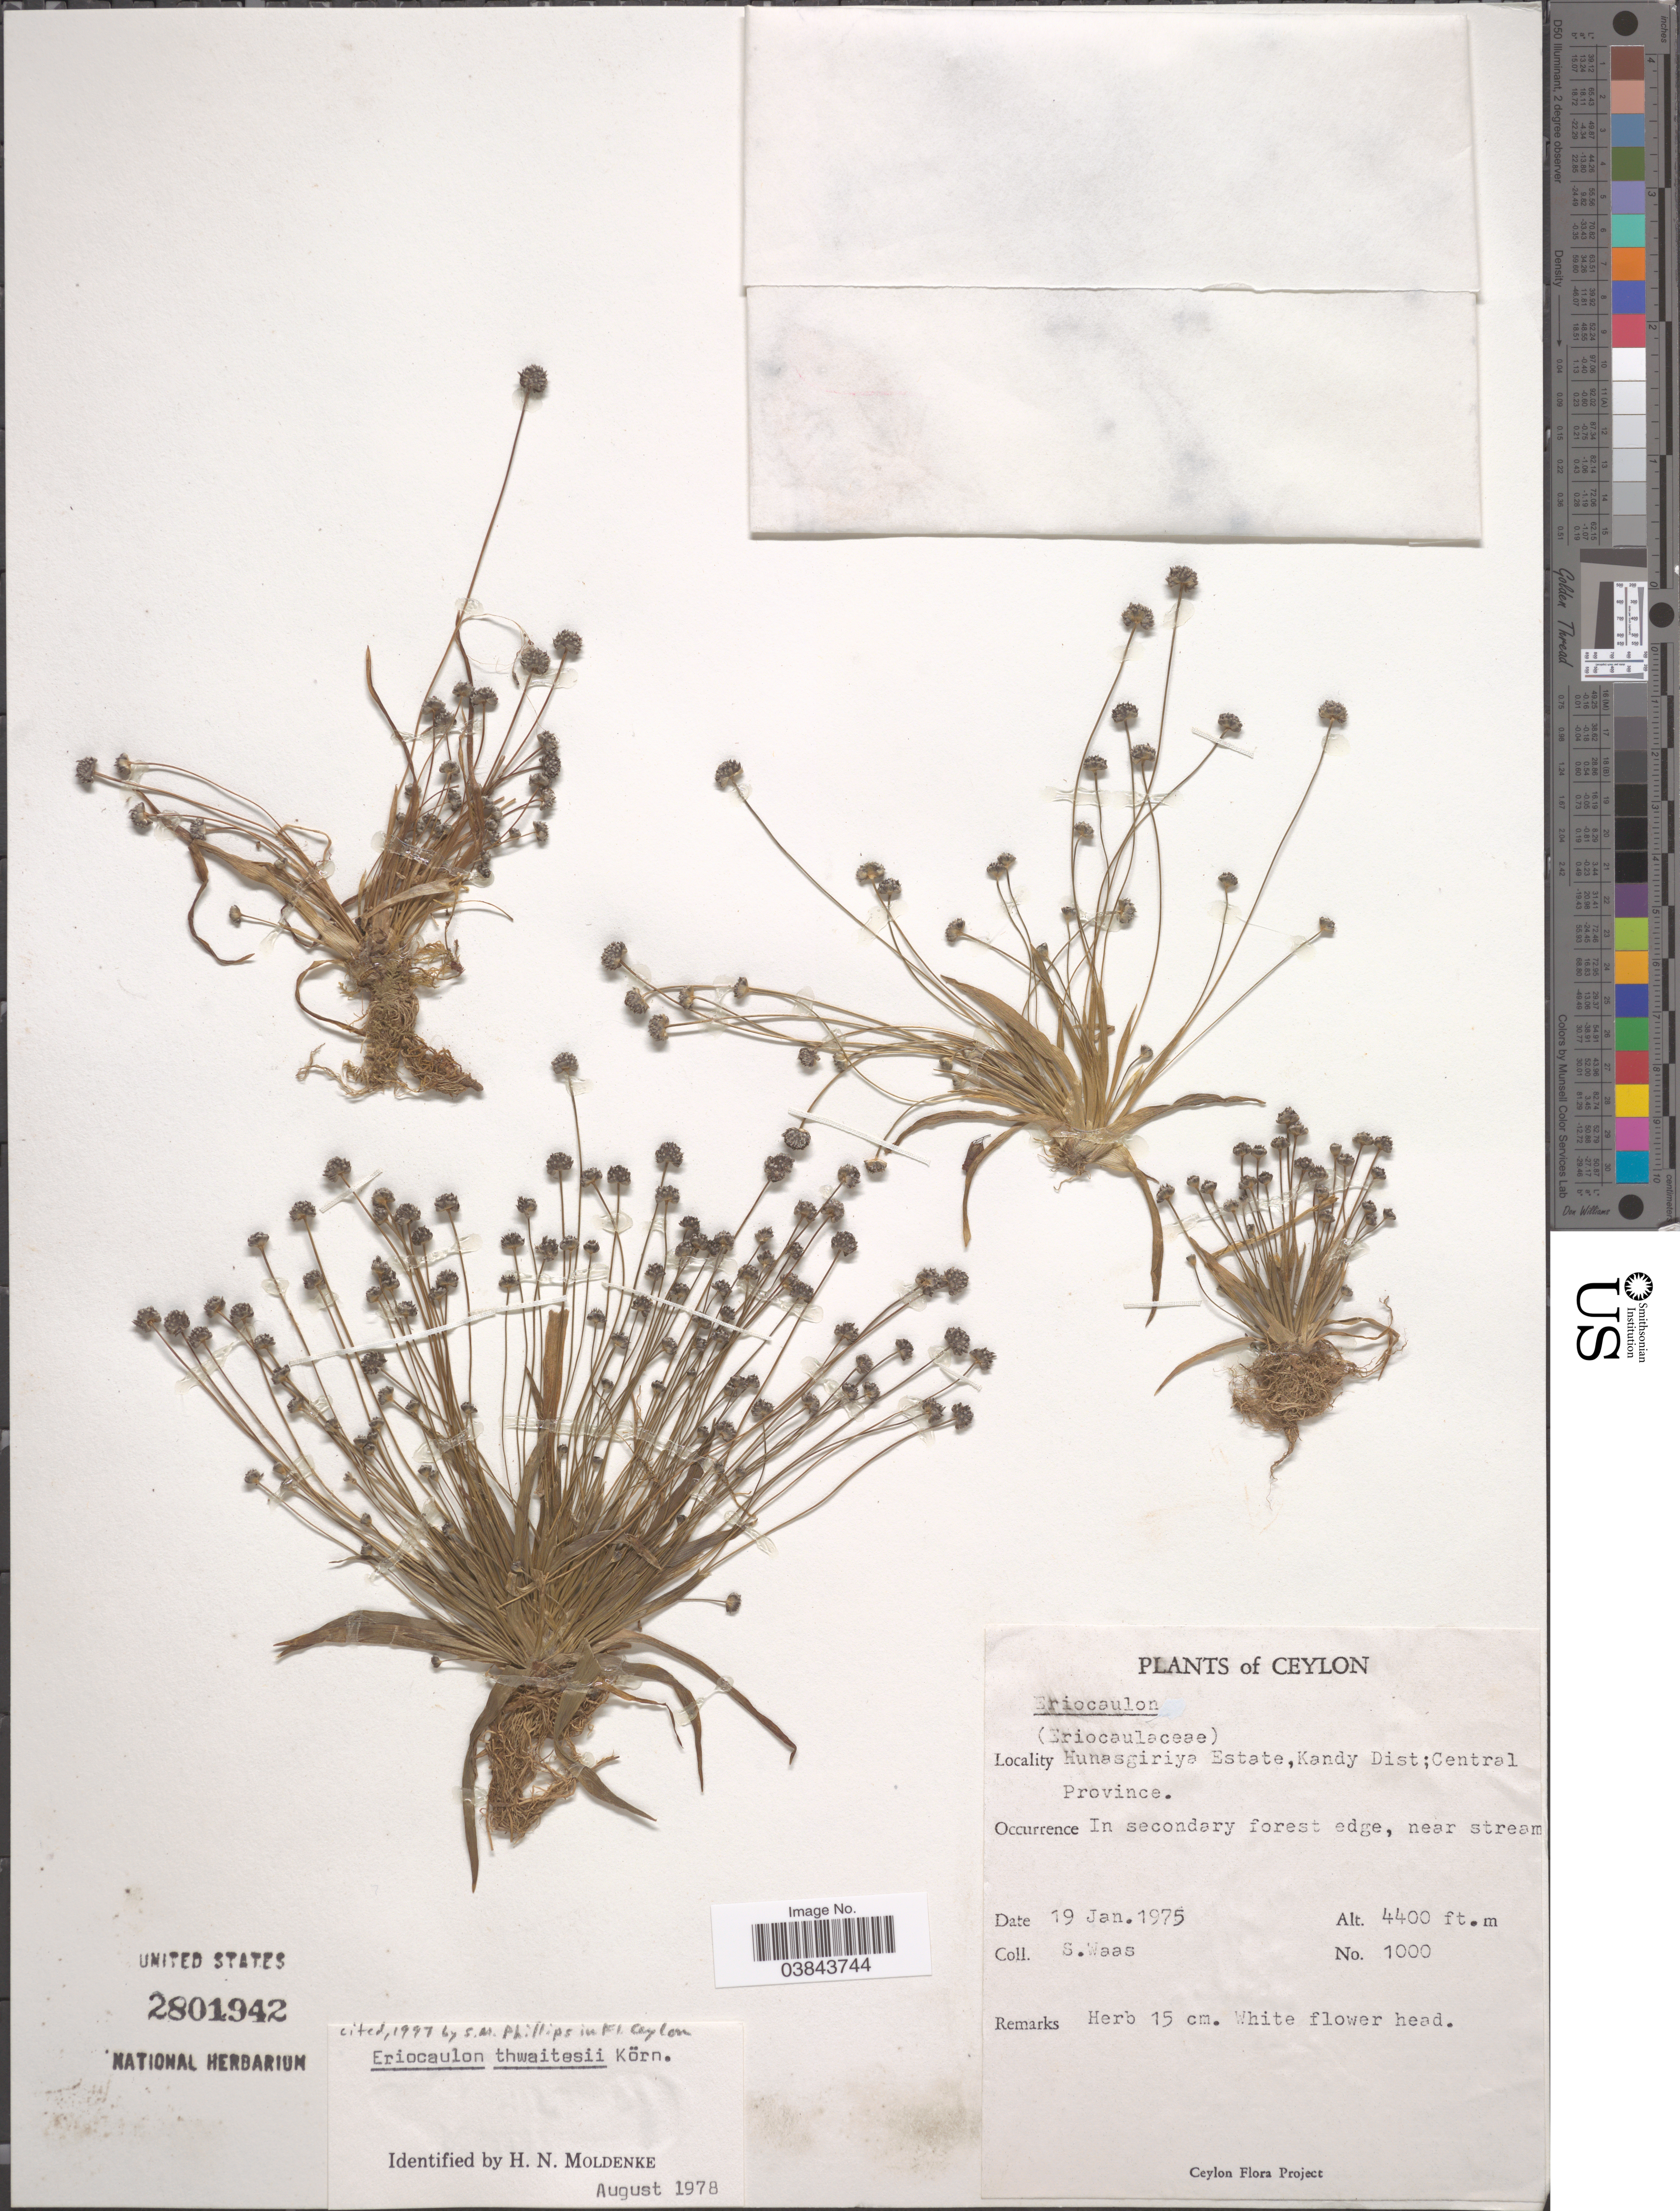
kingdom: Plantae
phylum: Tracheophyta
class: Liliopsida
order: Poales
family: Eriocaulaceae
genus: Eriocaulon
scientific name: Eriocaulon thwaitesii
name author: Körn.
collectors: S. Waas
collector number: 1000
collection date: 1975-01-19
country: Sri Lanka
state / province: Central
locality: Ceylon. Hunasgiriya Estate, Kandy Dist; Central Province. In secondary forest edge, near stream.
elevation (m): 1341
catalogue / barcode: US 2801942